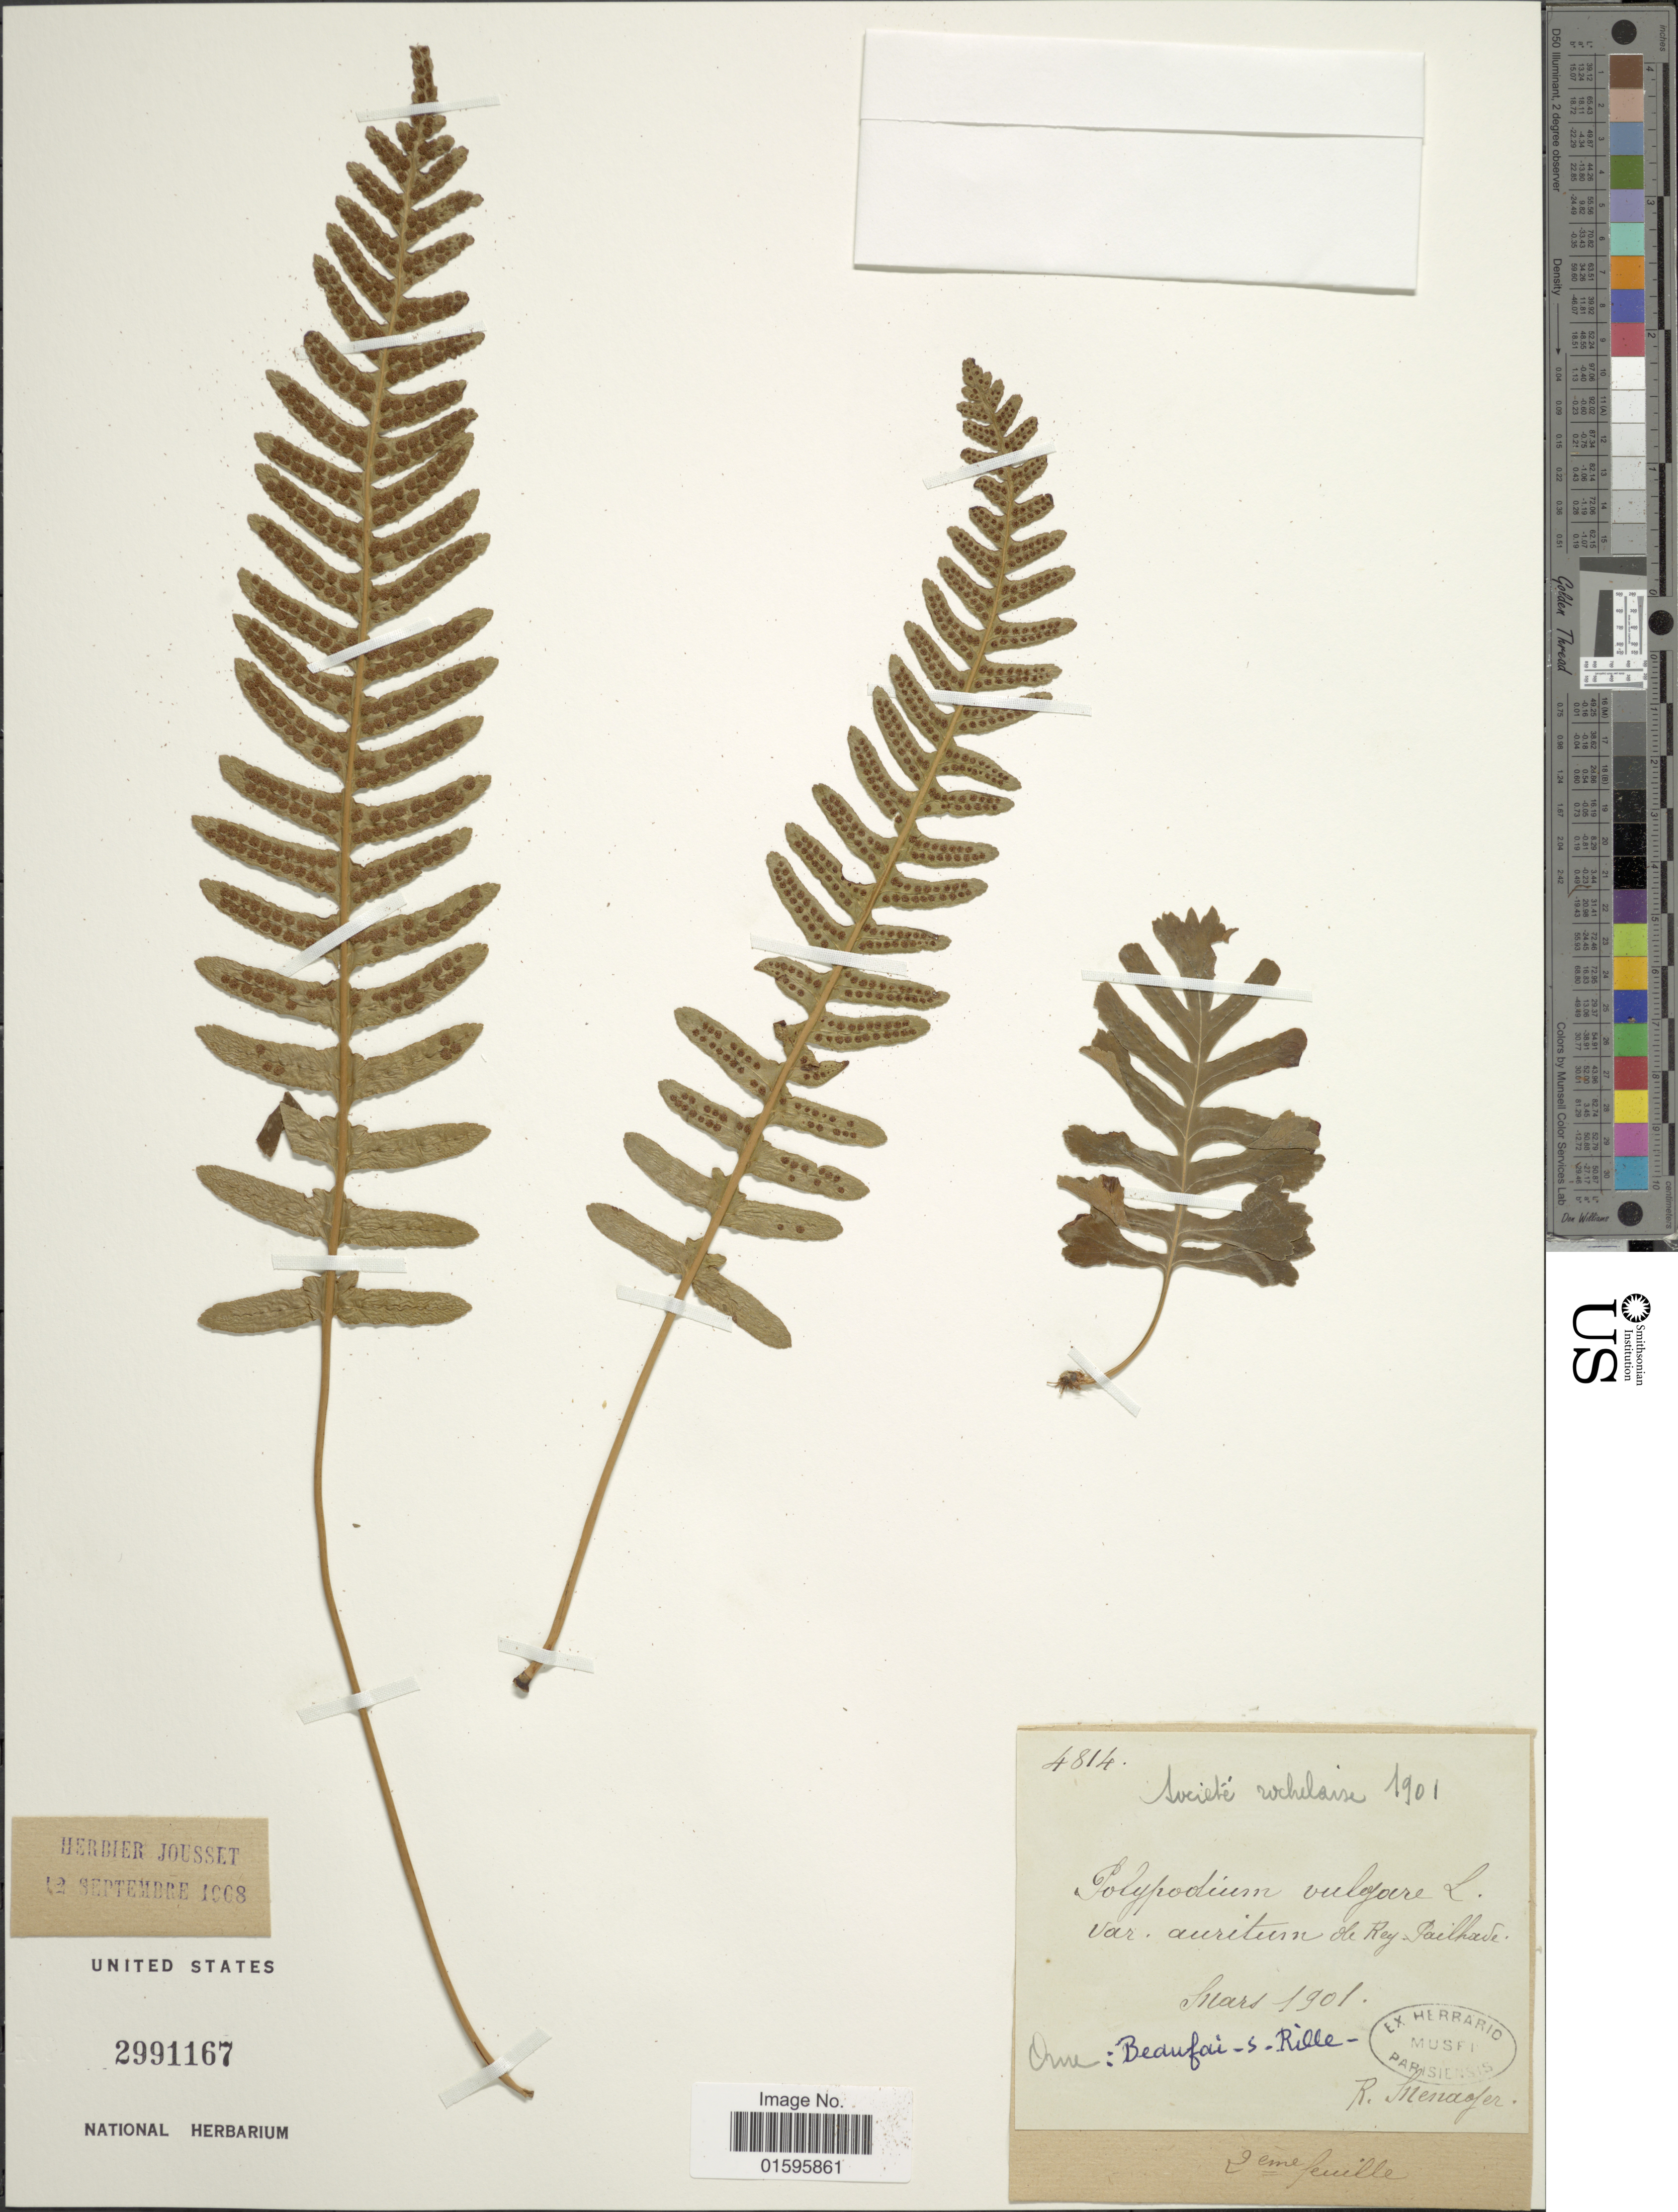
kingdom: Plantae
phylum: Tracheophyta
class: Polypodiopsida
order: Polypodiales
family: Polypodiaceae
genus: Polypodium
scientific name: Polypodium vulgare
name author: L.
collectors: R. Menager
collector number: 4814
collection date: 1901-03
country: France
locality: Societe Wchelaise, Ome: Beaufai-S-Rillle [interpreted]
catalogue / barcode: US 2991167